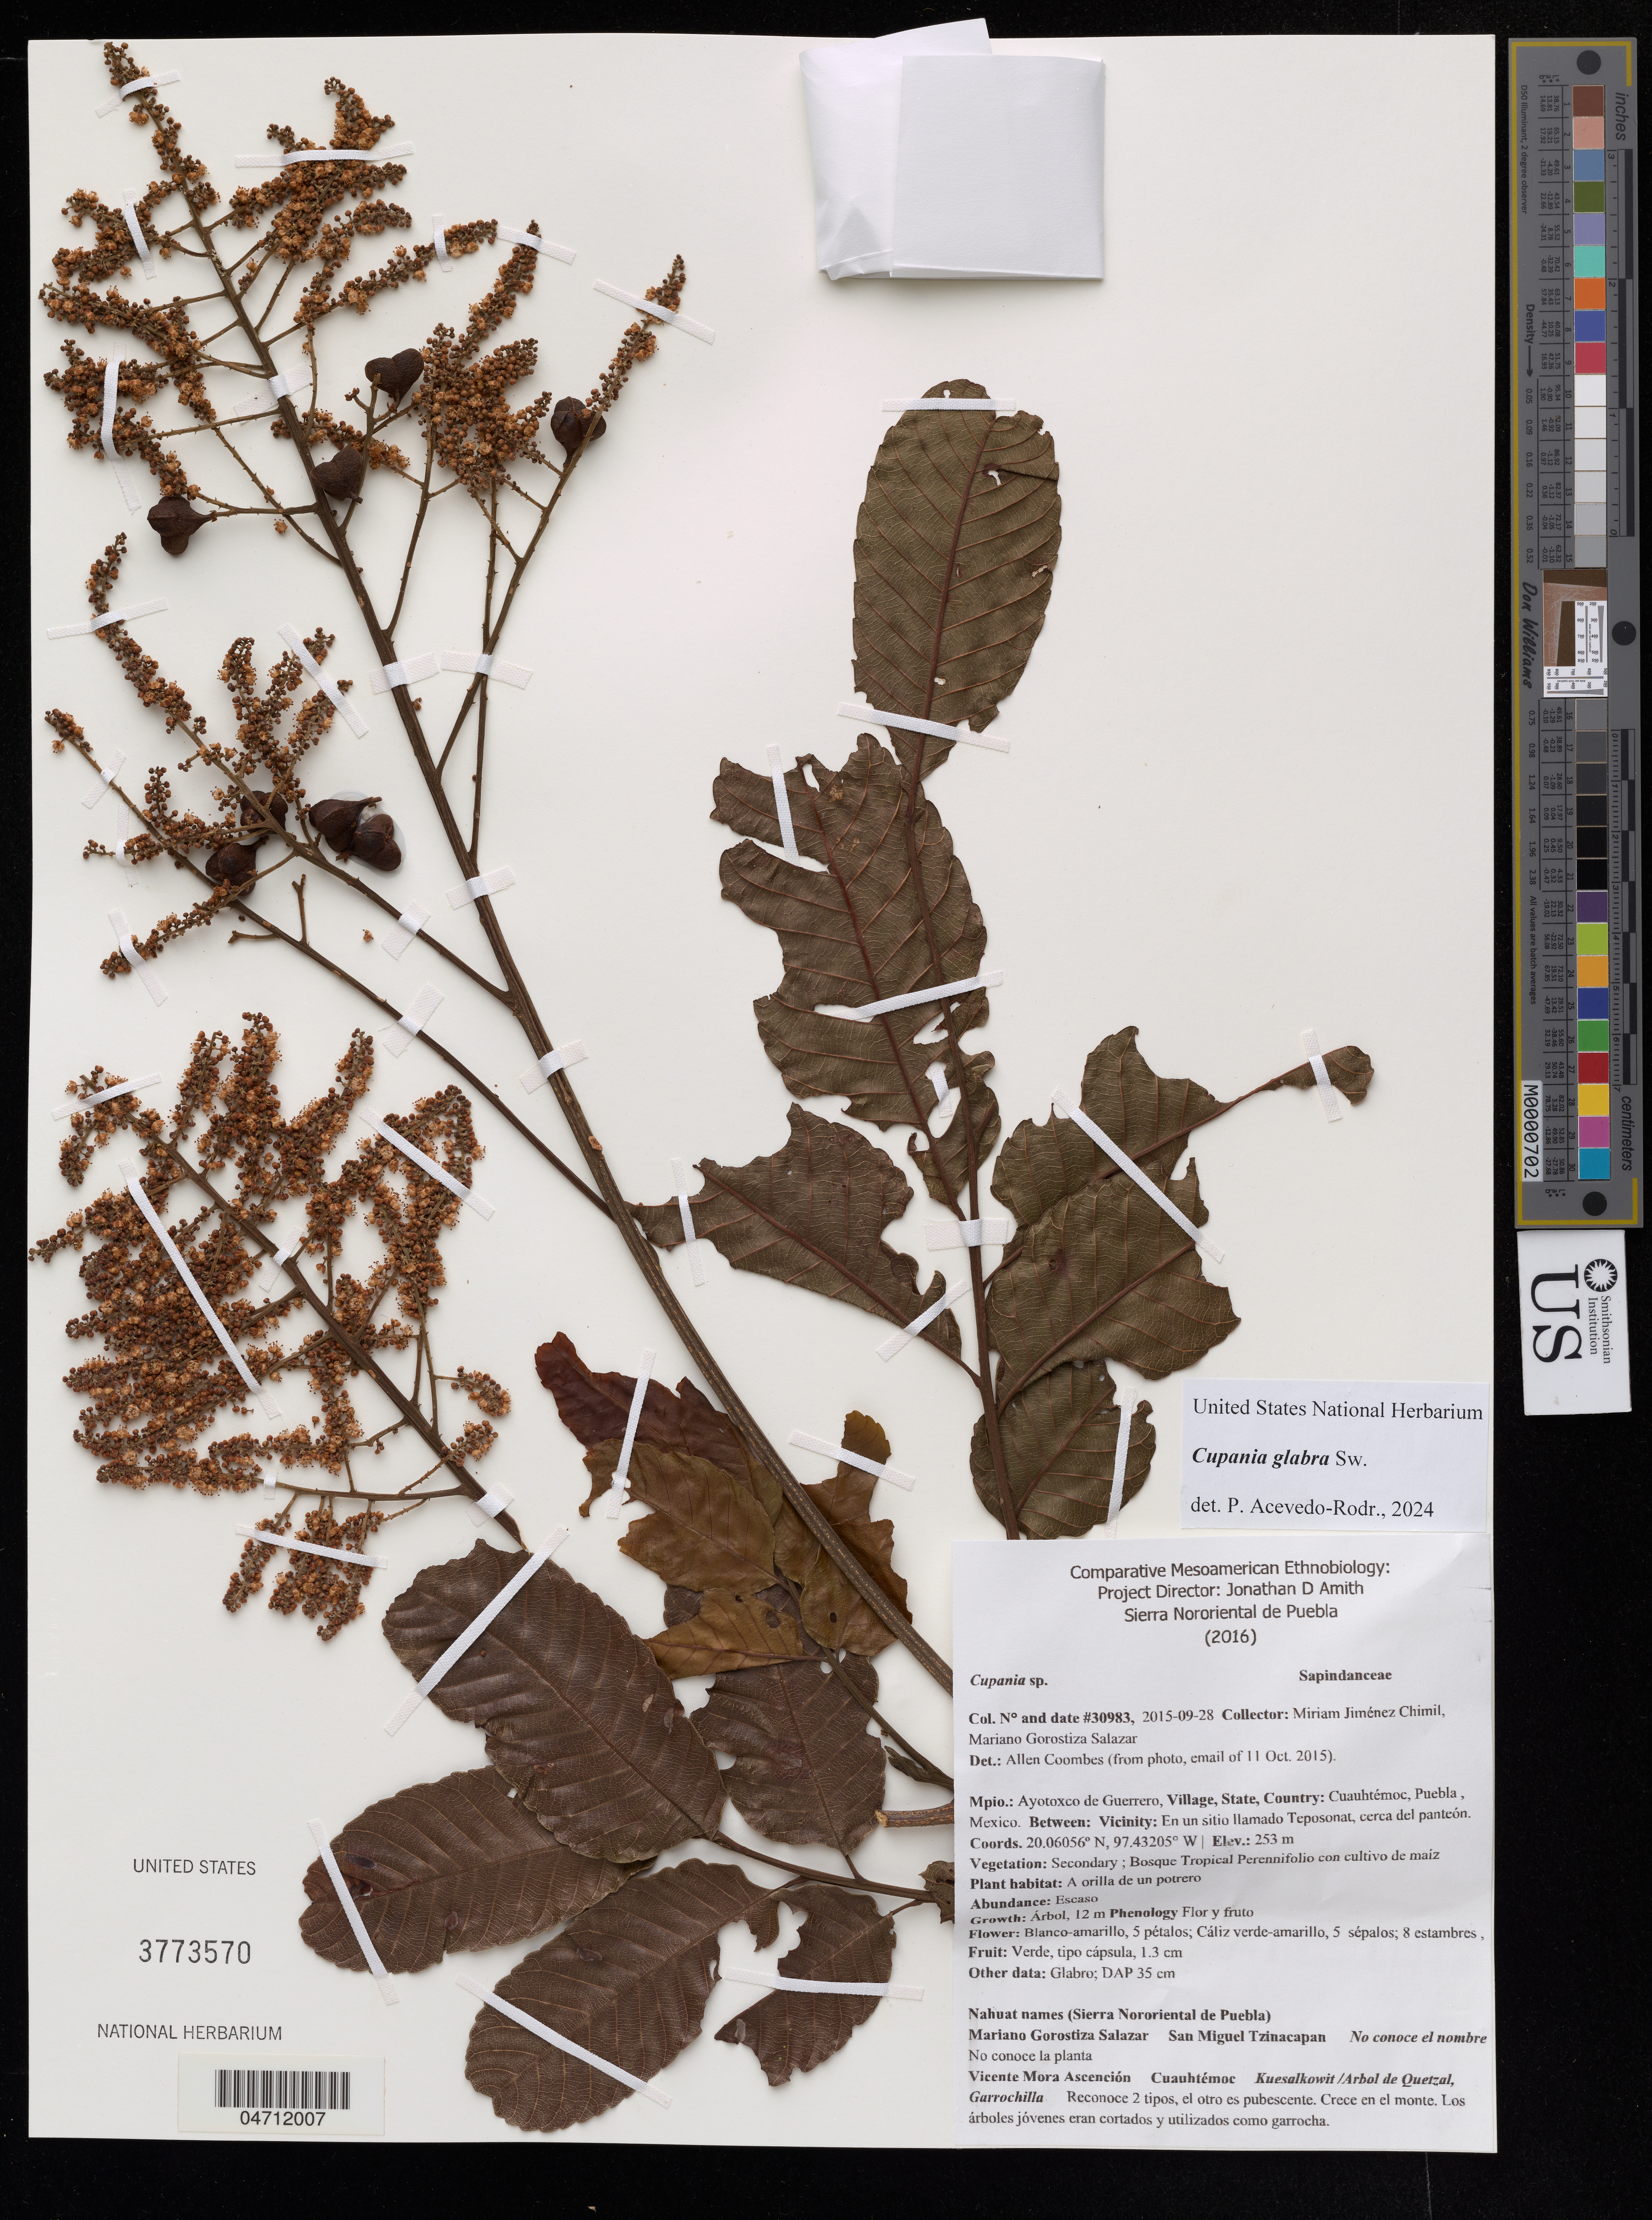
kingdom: Plantae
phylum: Tracheophyta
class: Magnoliopsida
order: Sapindales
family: Sapindaceae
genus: Cupania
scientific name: Cupania glabra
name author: Sw.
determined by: Acevedo-Rodriguez, P., (US), Smithsonian Institution - National Museum of Natural History (UNITED STATES)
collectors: M. Jiménez Chimil & M. Gorostiza S.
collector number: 30983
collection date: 2015-09-28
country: México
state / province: Puebla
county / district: Ayotoxco de Guerrero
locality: PUEBLO: Cuauhtémoc; LOCALIDAD EXACTA: En un sitio llamado Teposonat, cerca del panteón.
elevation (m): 253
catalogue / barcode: US 3773570